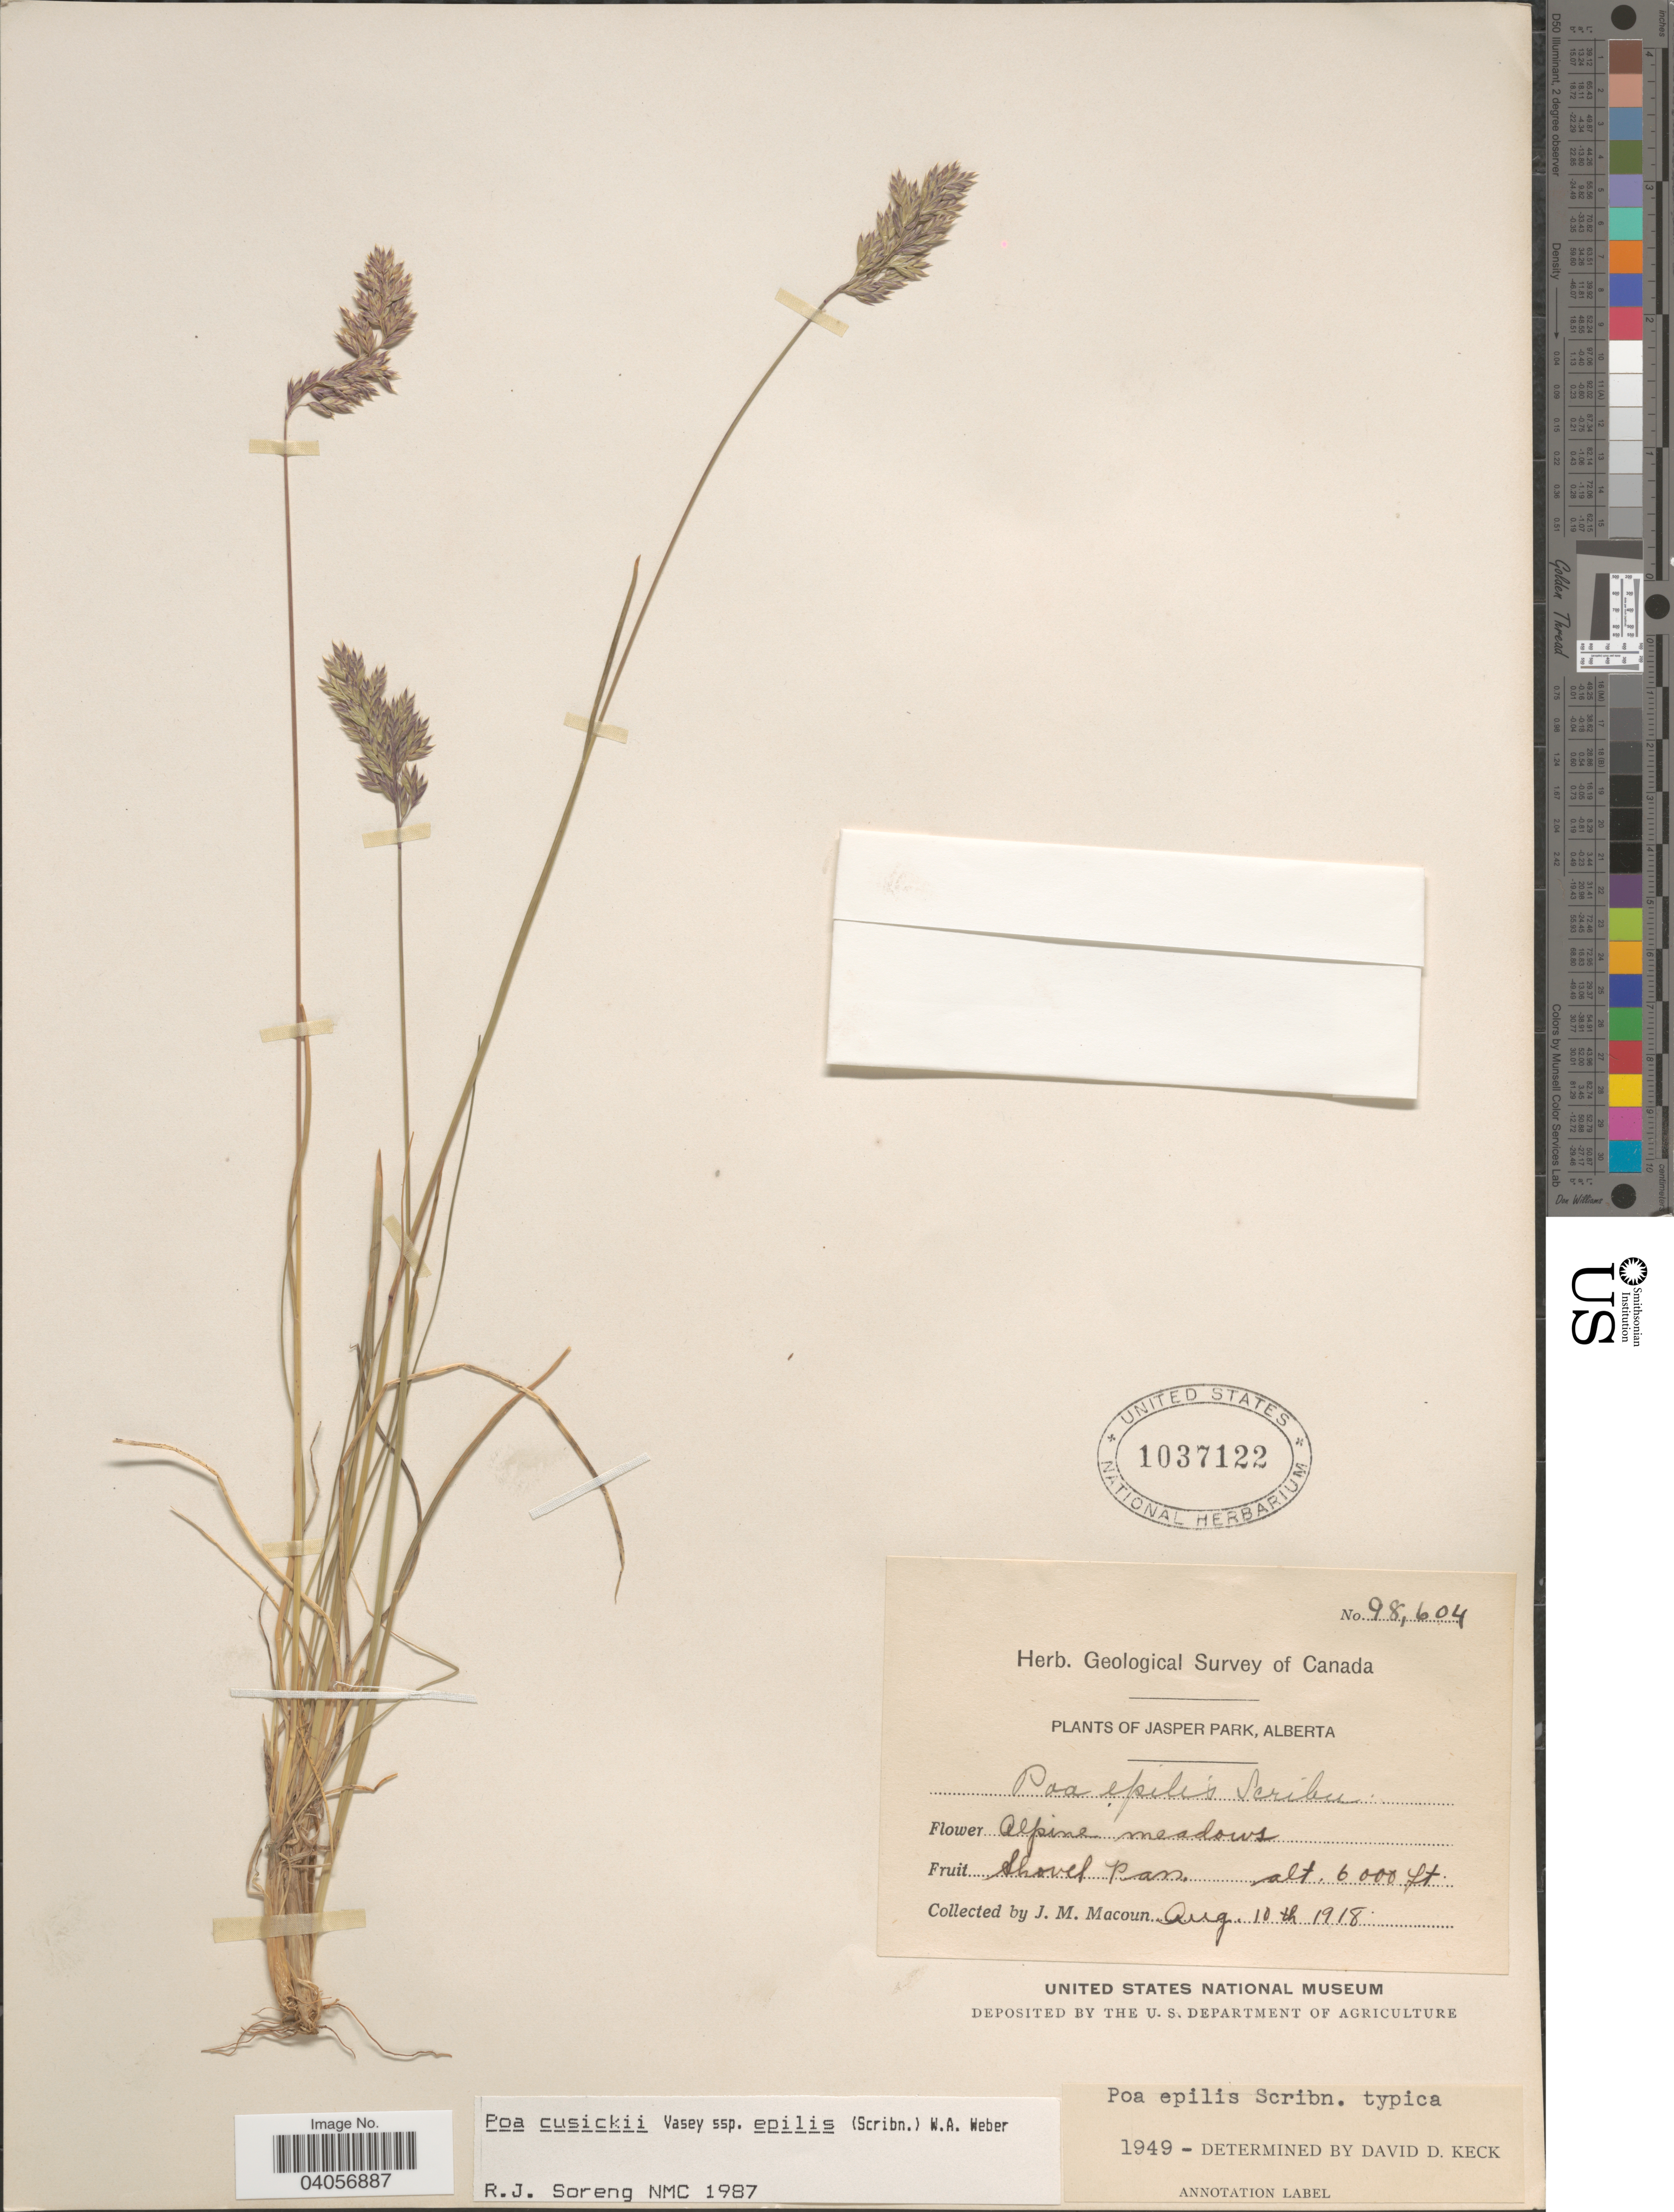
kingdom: Plantae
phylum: Tracheophyta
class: Liliopsida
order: Poales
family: Poaceae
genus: Poa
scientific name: Poa cusickii subsp. epilis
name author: (Scribn.) W.A. Weber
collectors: J. M. Macoun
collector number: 98604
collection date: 1918-08-10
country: Canada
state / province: Alberta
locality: Jasper Park. Alpine meadows. Shovel Pass.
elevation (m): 1829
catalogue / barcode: US 1037122